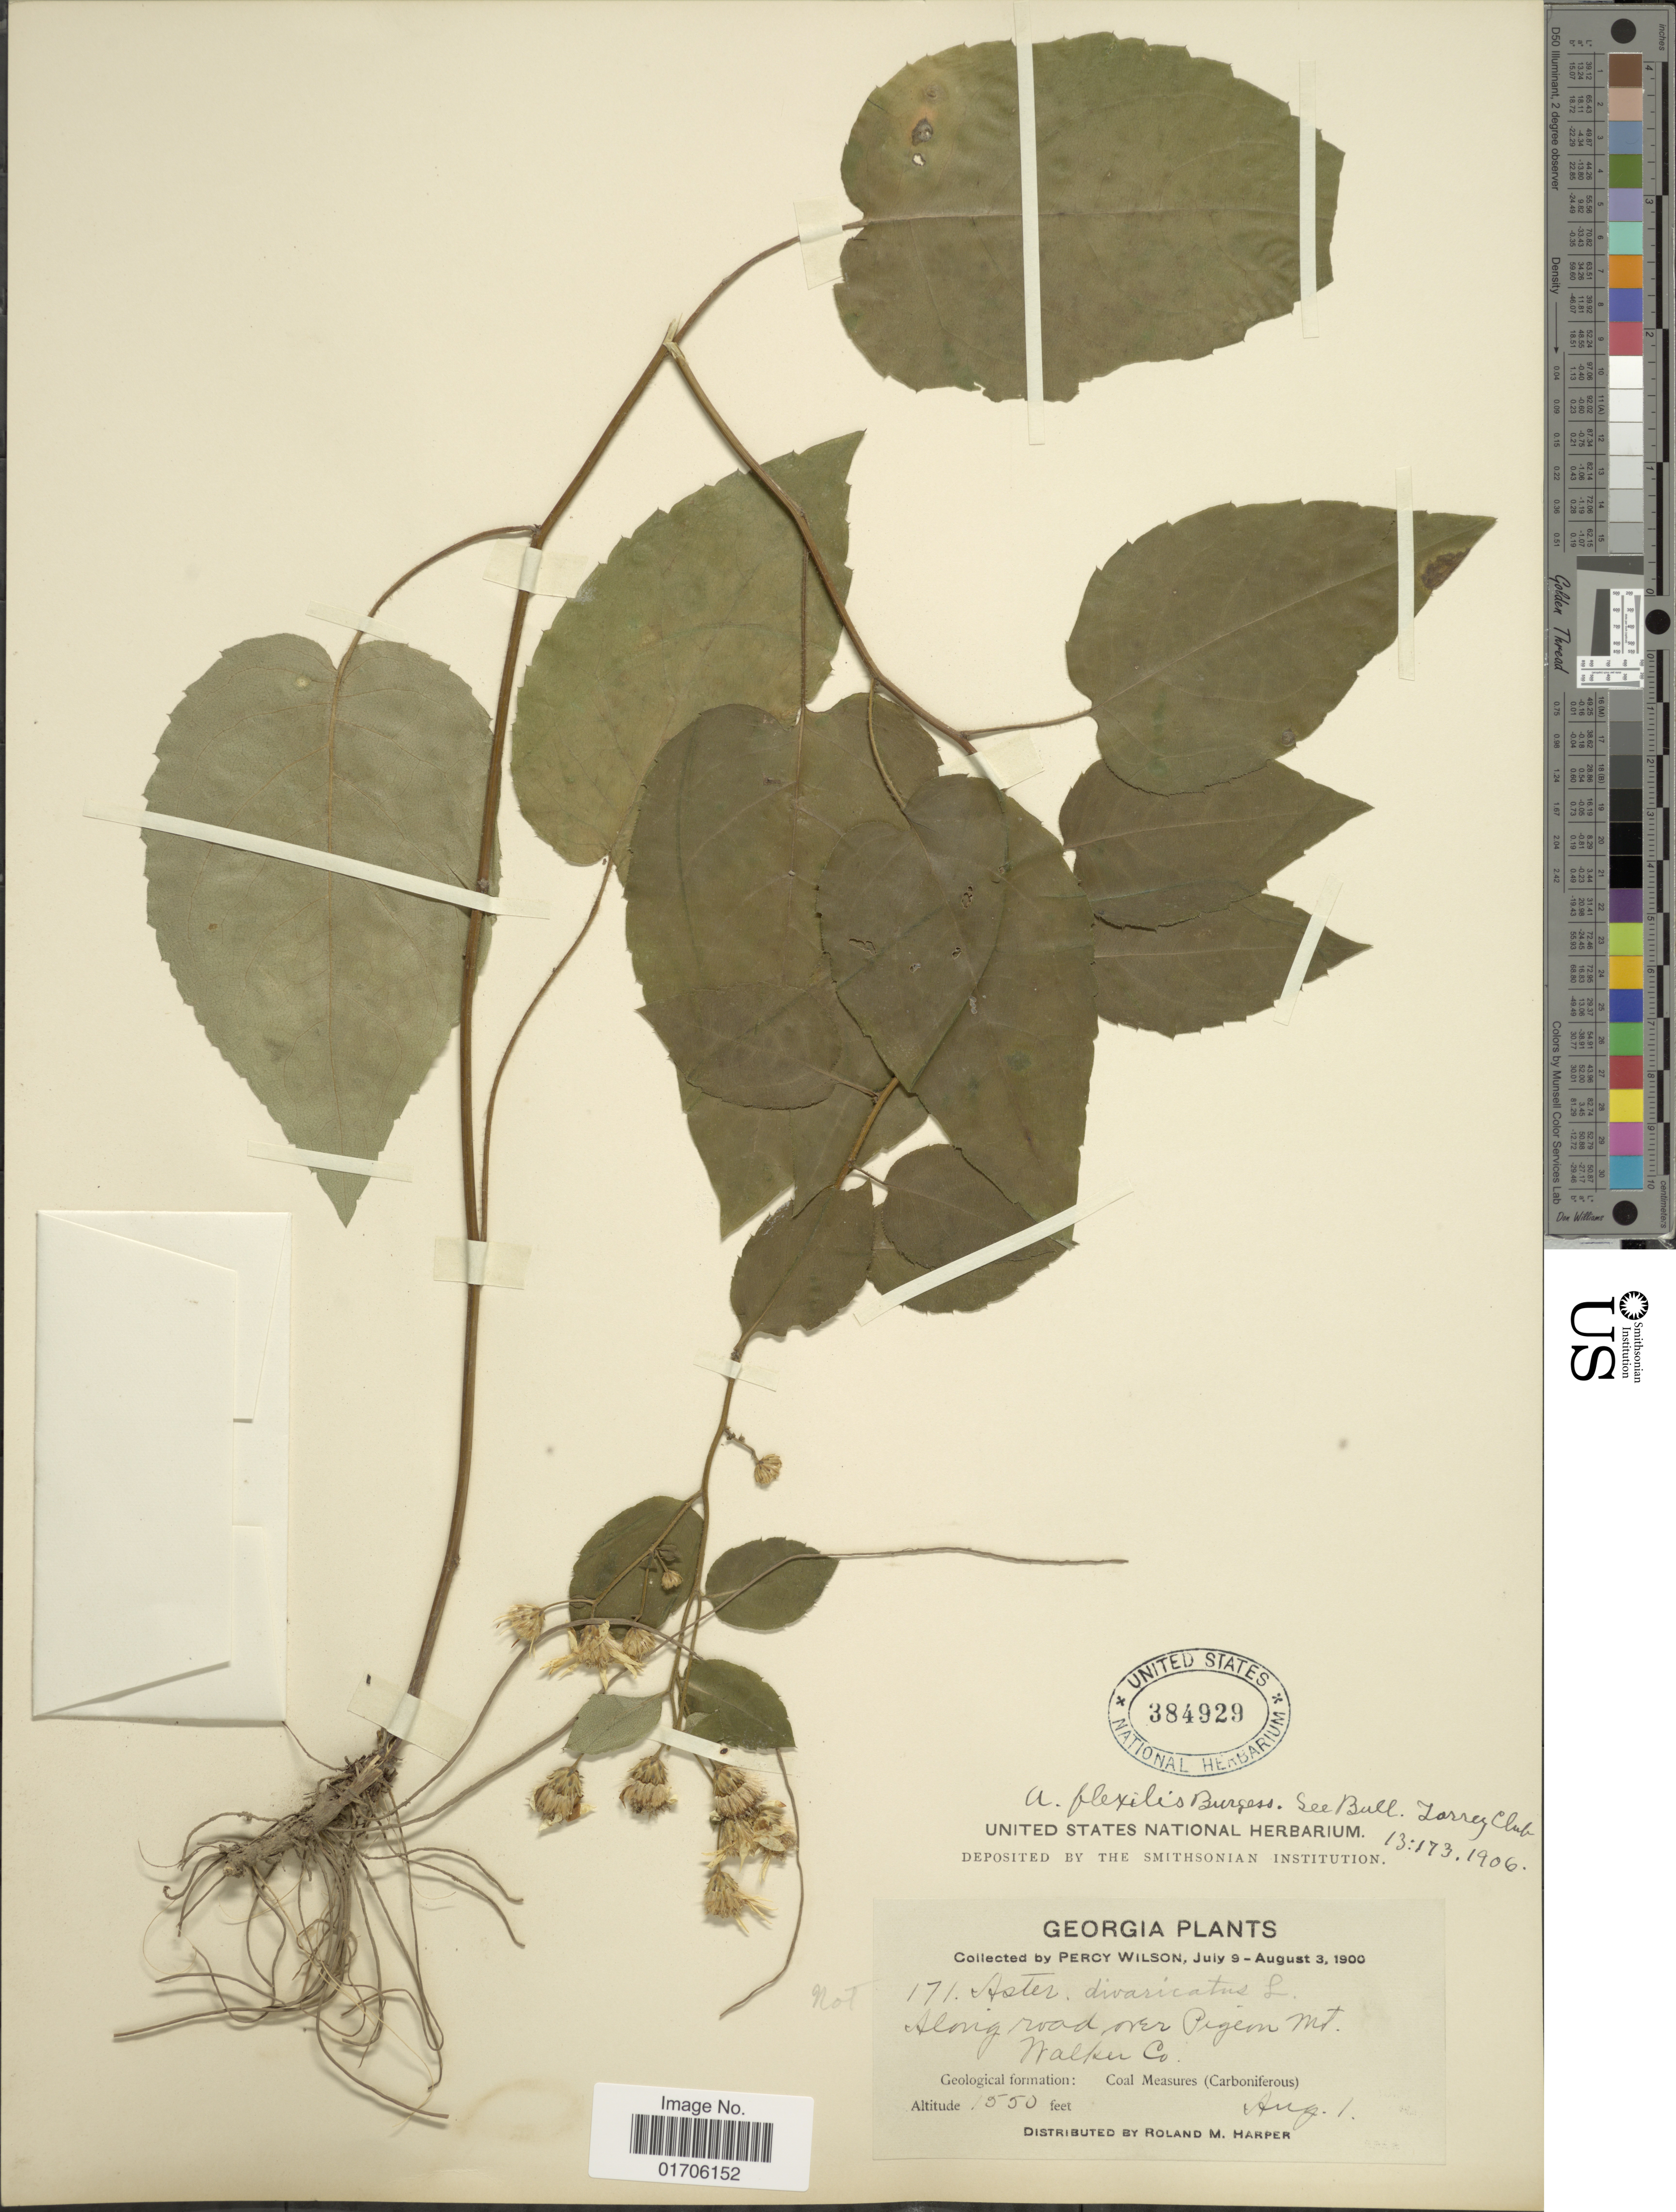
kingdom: Plantae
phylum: Tracheophyta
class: Magnoliopsida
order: Asterales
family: Asteraceae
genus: Aster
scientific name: Aster flexilis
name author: E.S. Burgess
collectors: P. Wilson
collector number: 171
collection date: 1900-08-01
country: United States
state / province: Georgia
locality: Georgia. Along road near Pigeon Mt. Walker Co. Geological formation: Coal Measures (Carboniferous).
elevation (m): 168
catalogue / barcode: US 384929